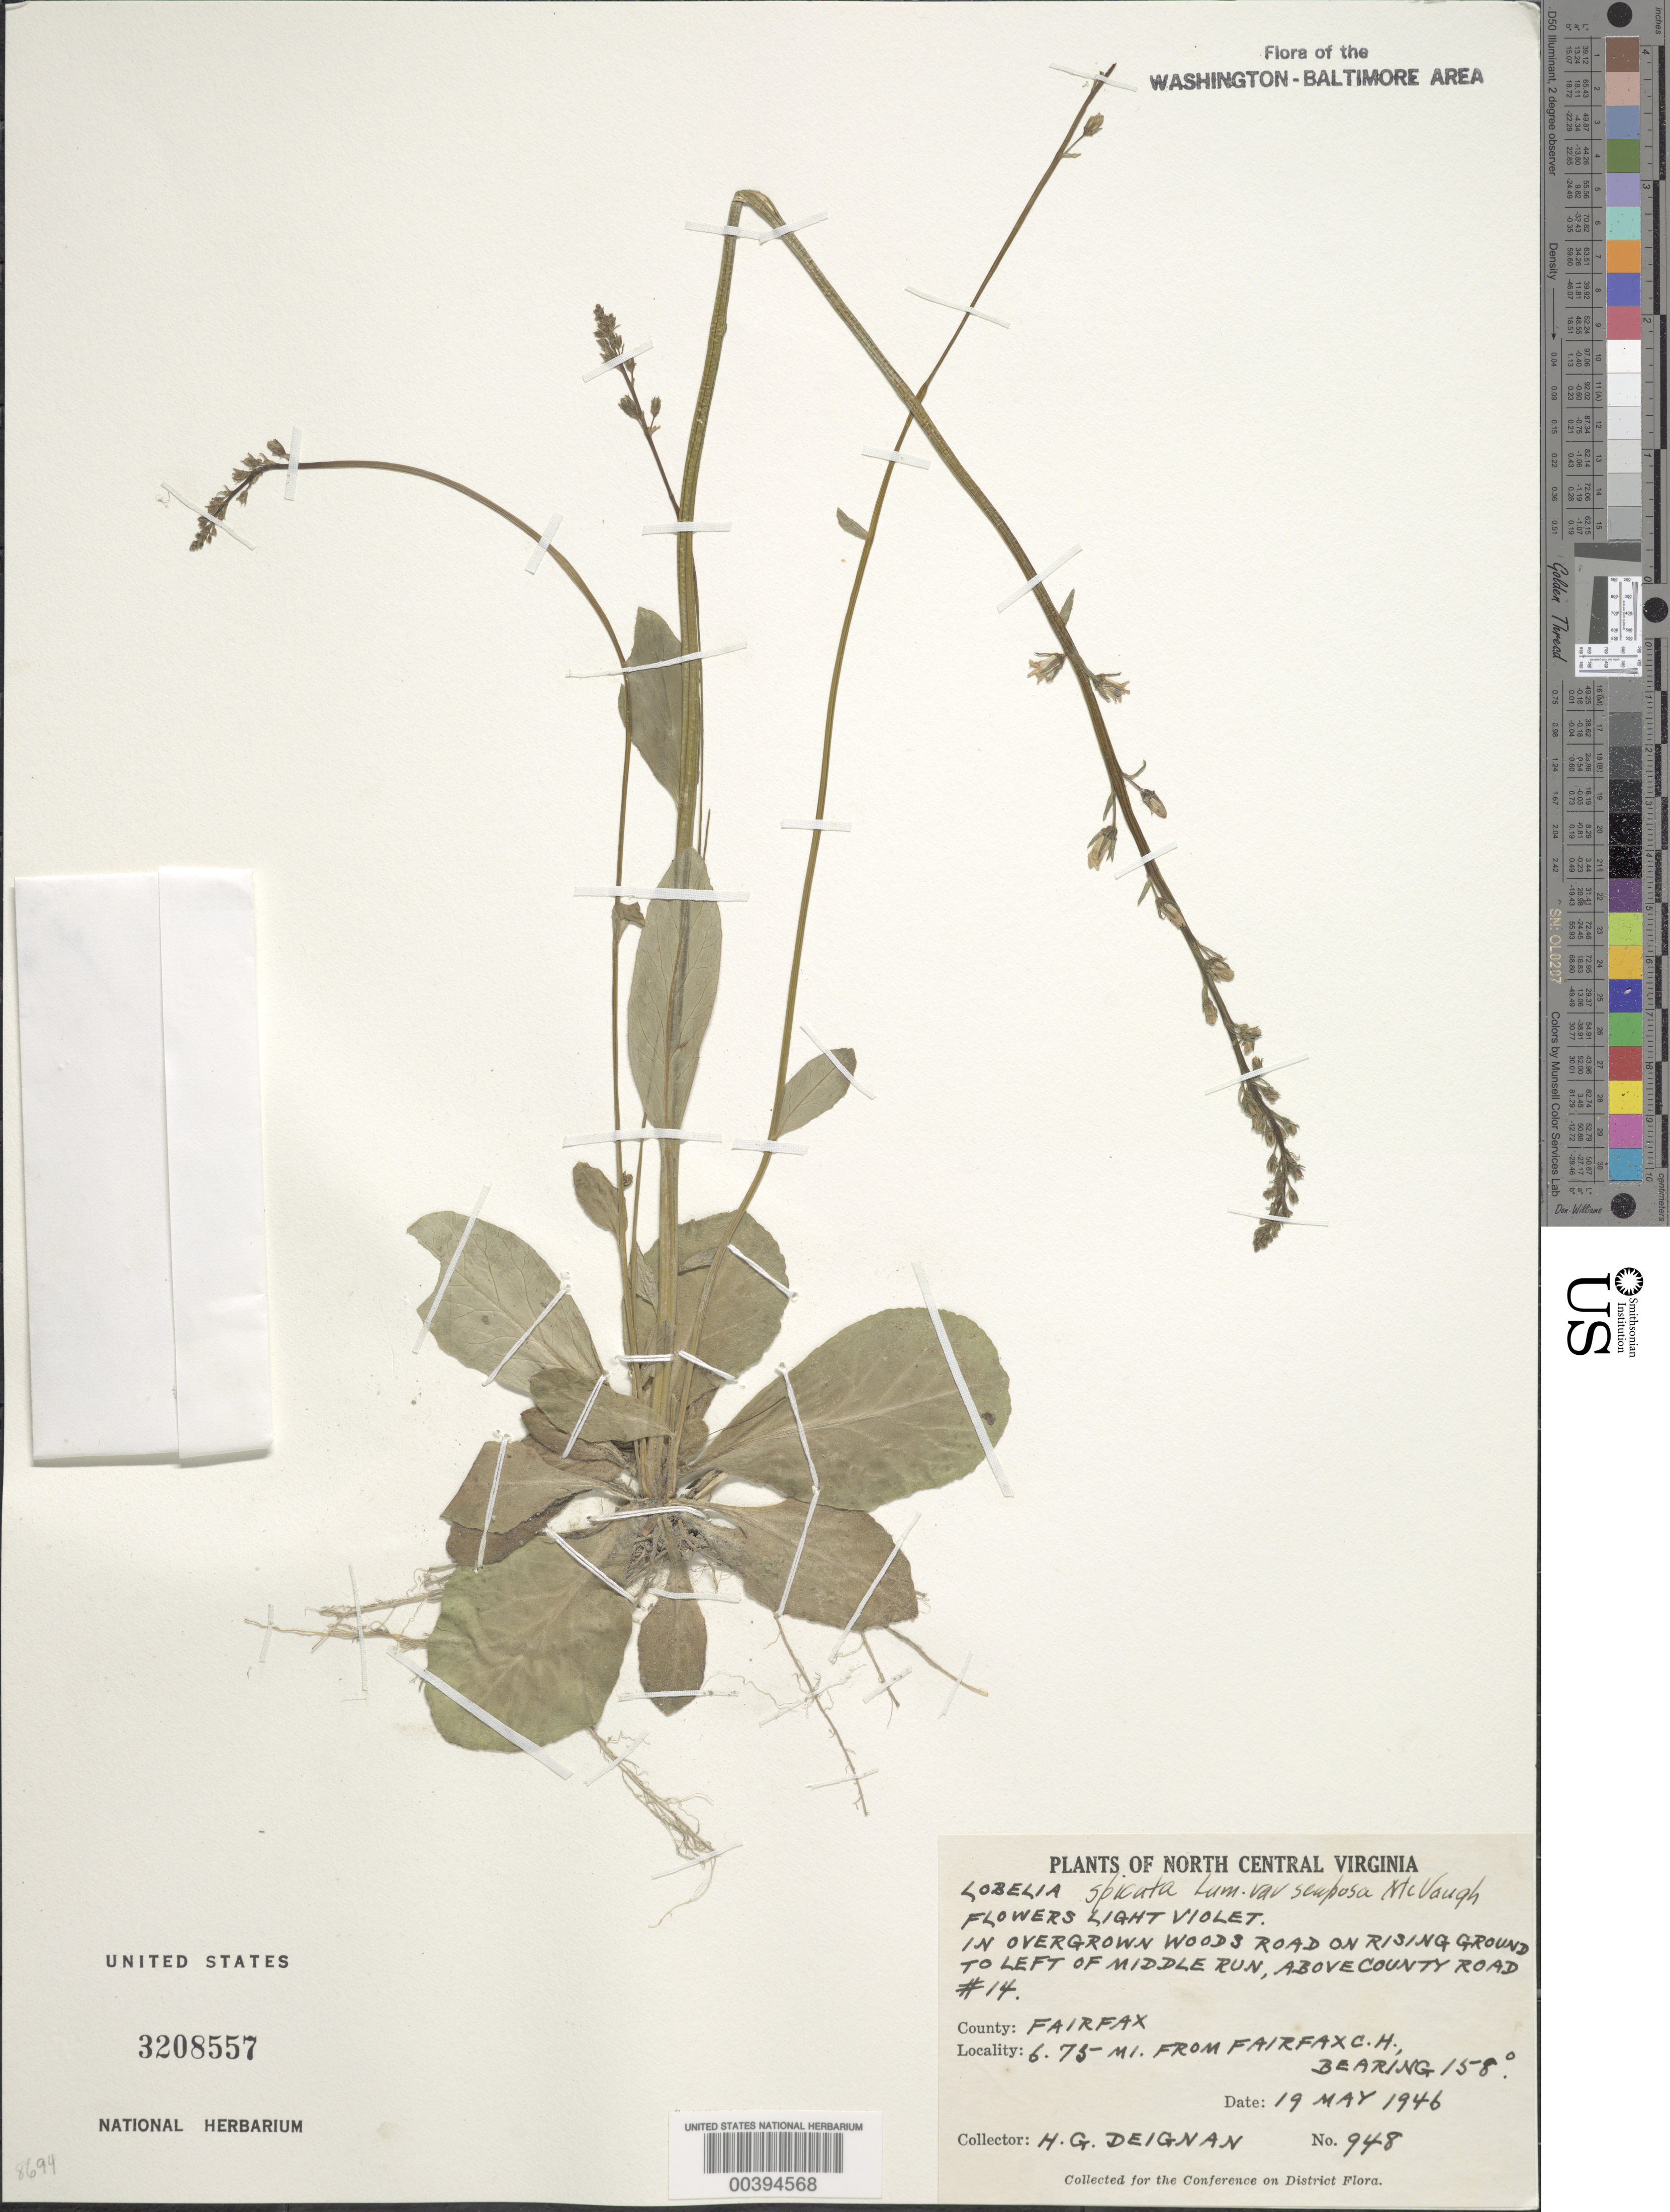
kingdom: Plantae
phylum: Tracheophyta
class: Magnoliopsida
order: Asterales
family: Campanulaceae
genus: Lobelia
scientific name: Lobelia spicata var. scaposa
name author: McVaugh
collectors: H. Deignan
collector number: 948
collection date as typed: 19 May 1946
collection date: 1946-05-19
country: United States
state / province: Virginia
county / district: Fairfax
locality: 6.75 M from Fairfax Court House, Middle Run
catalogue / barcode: US 3208557